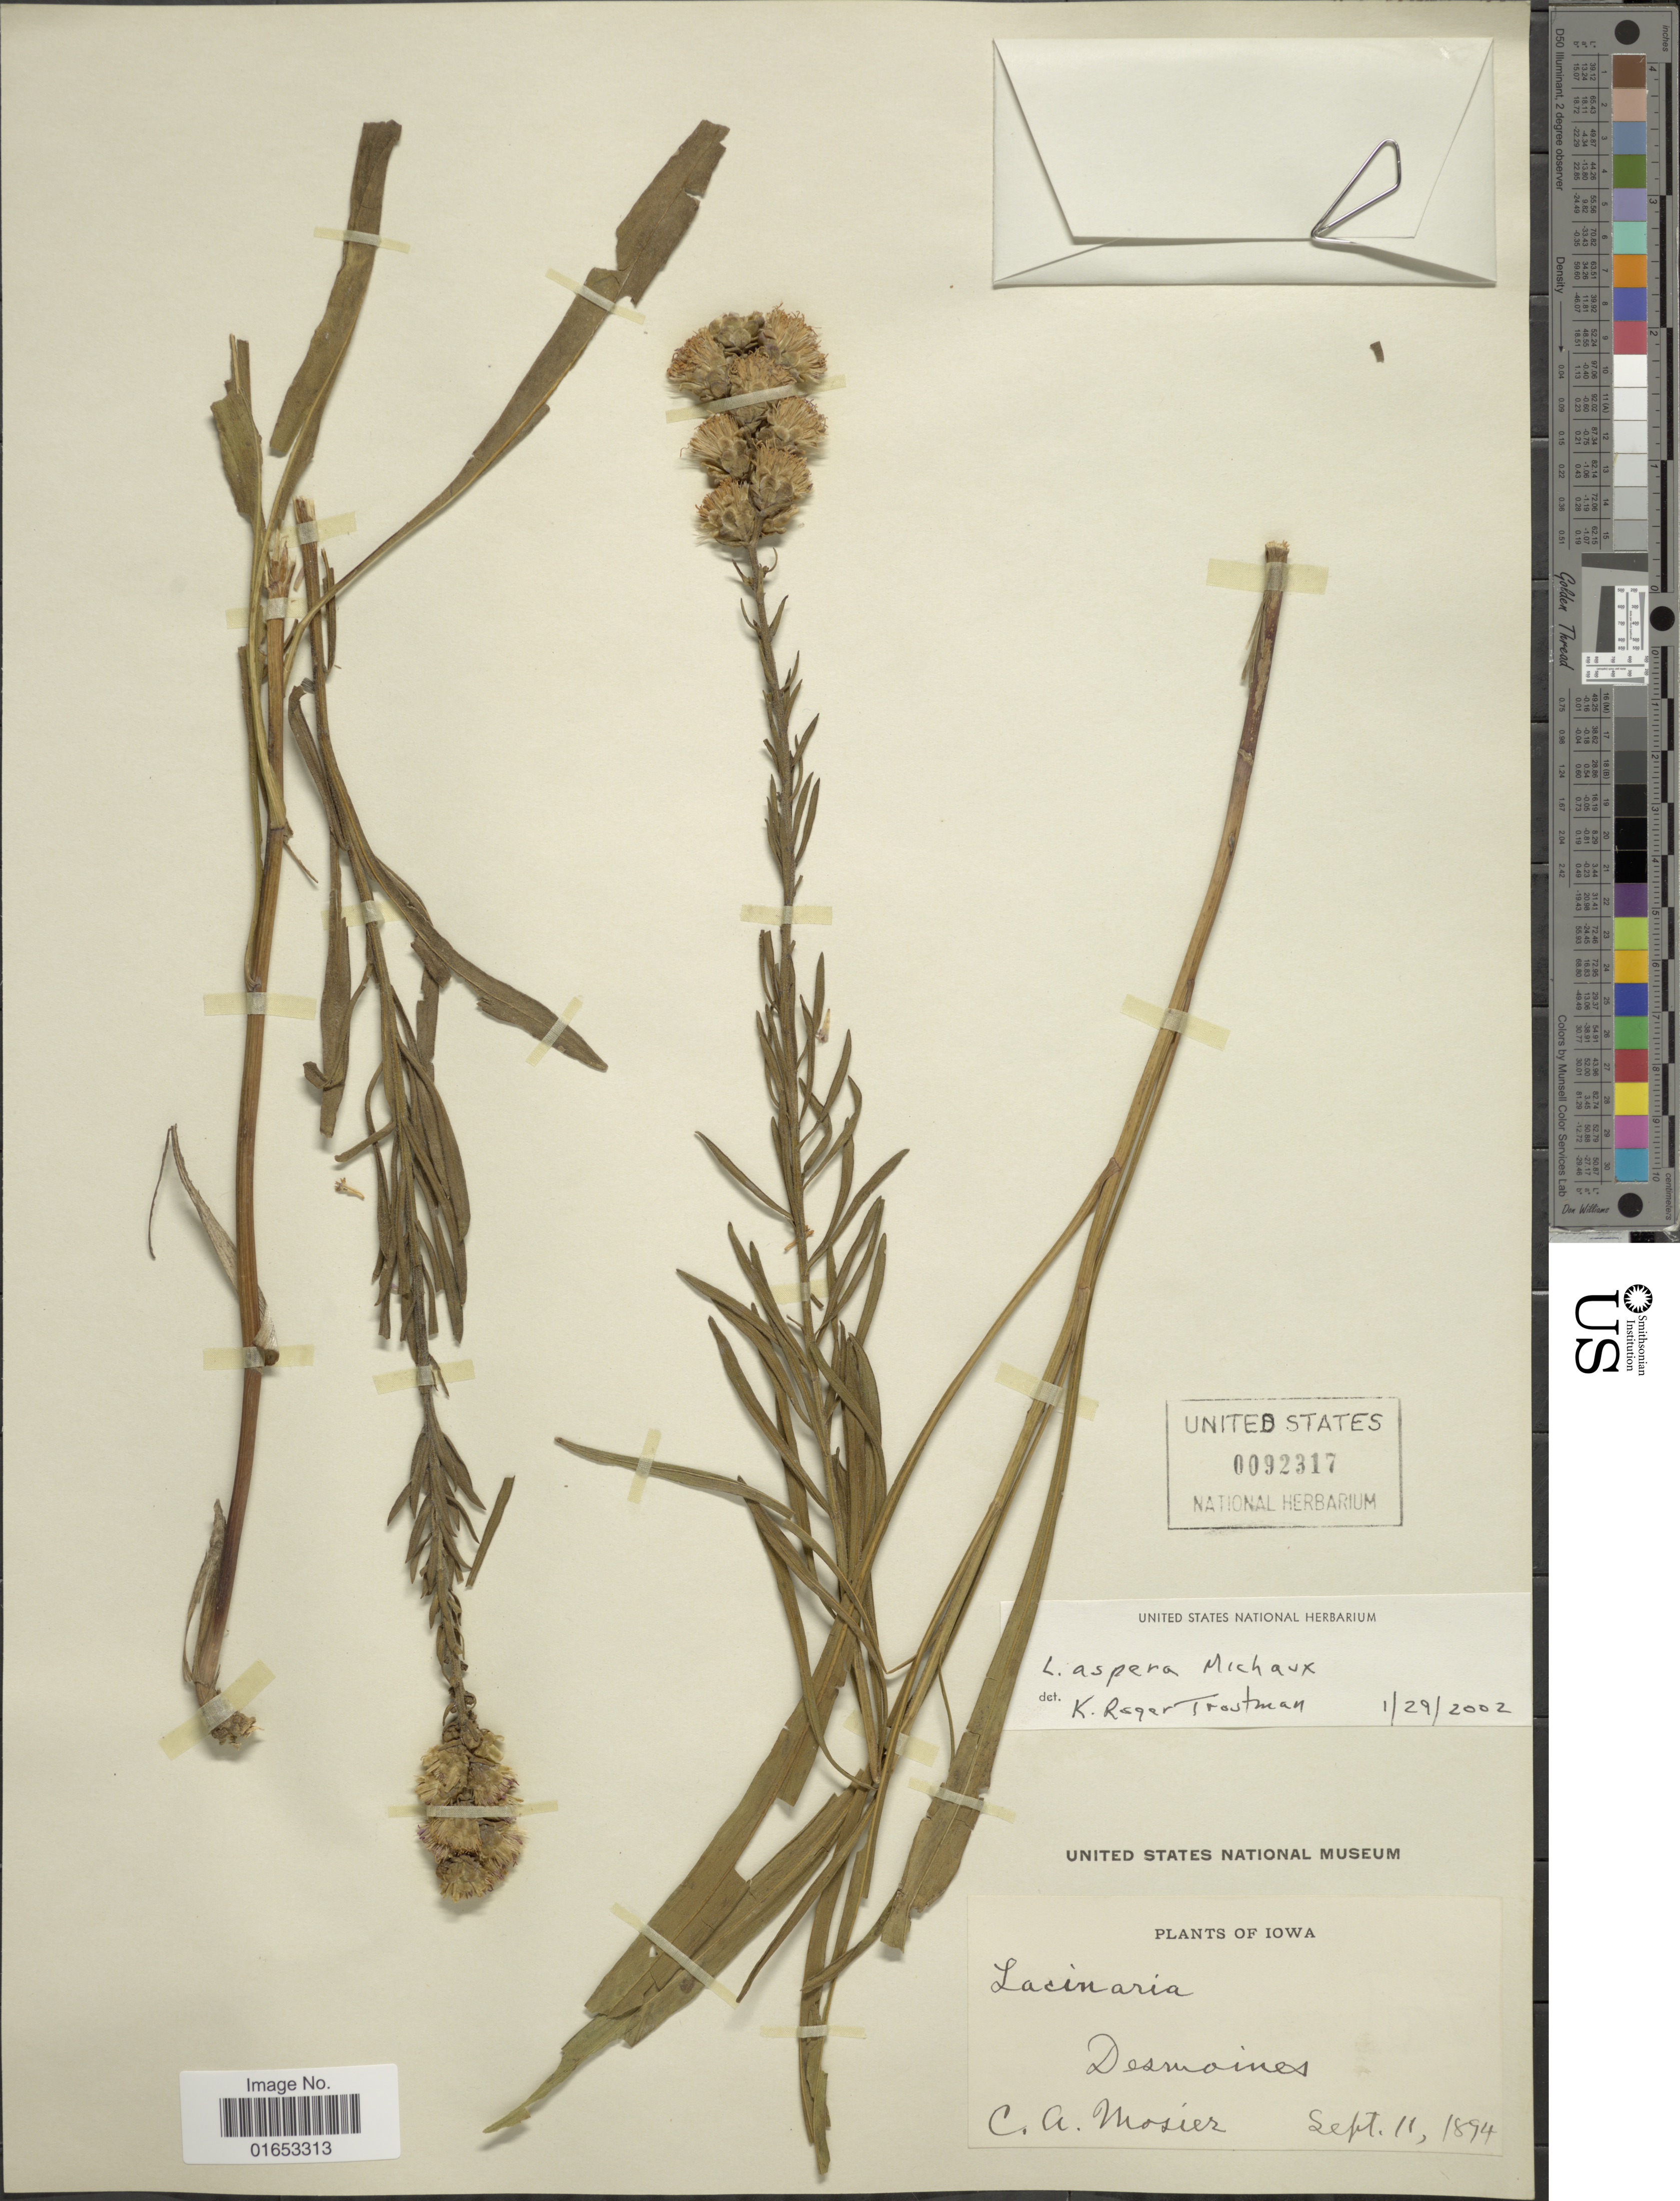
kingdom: Plantae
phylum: Tracheophyta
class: Magnoliopsida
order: Asterales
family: Asteraceae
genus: Liatris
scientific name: Liatris aspera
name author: Michx.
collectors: C. A. Mosier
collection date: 1894-09-11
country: United States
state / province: Iowa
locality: Des Moines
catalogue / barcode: US 92317